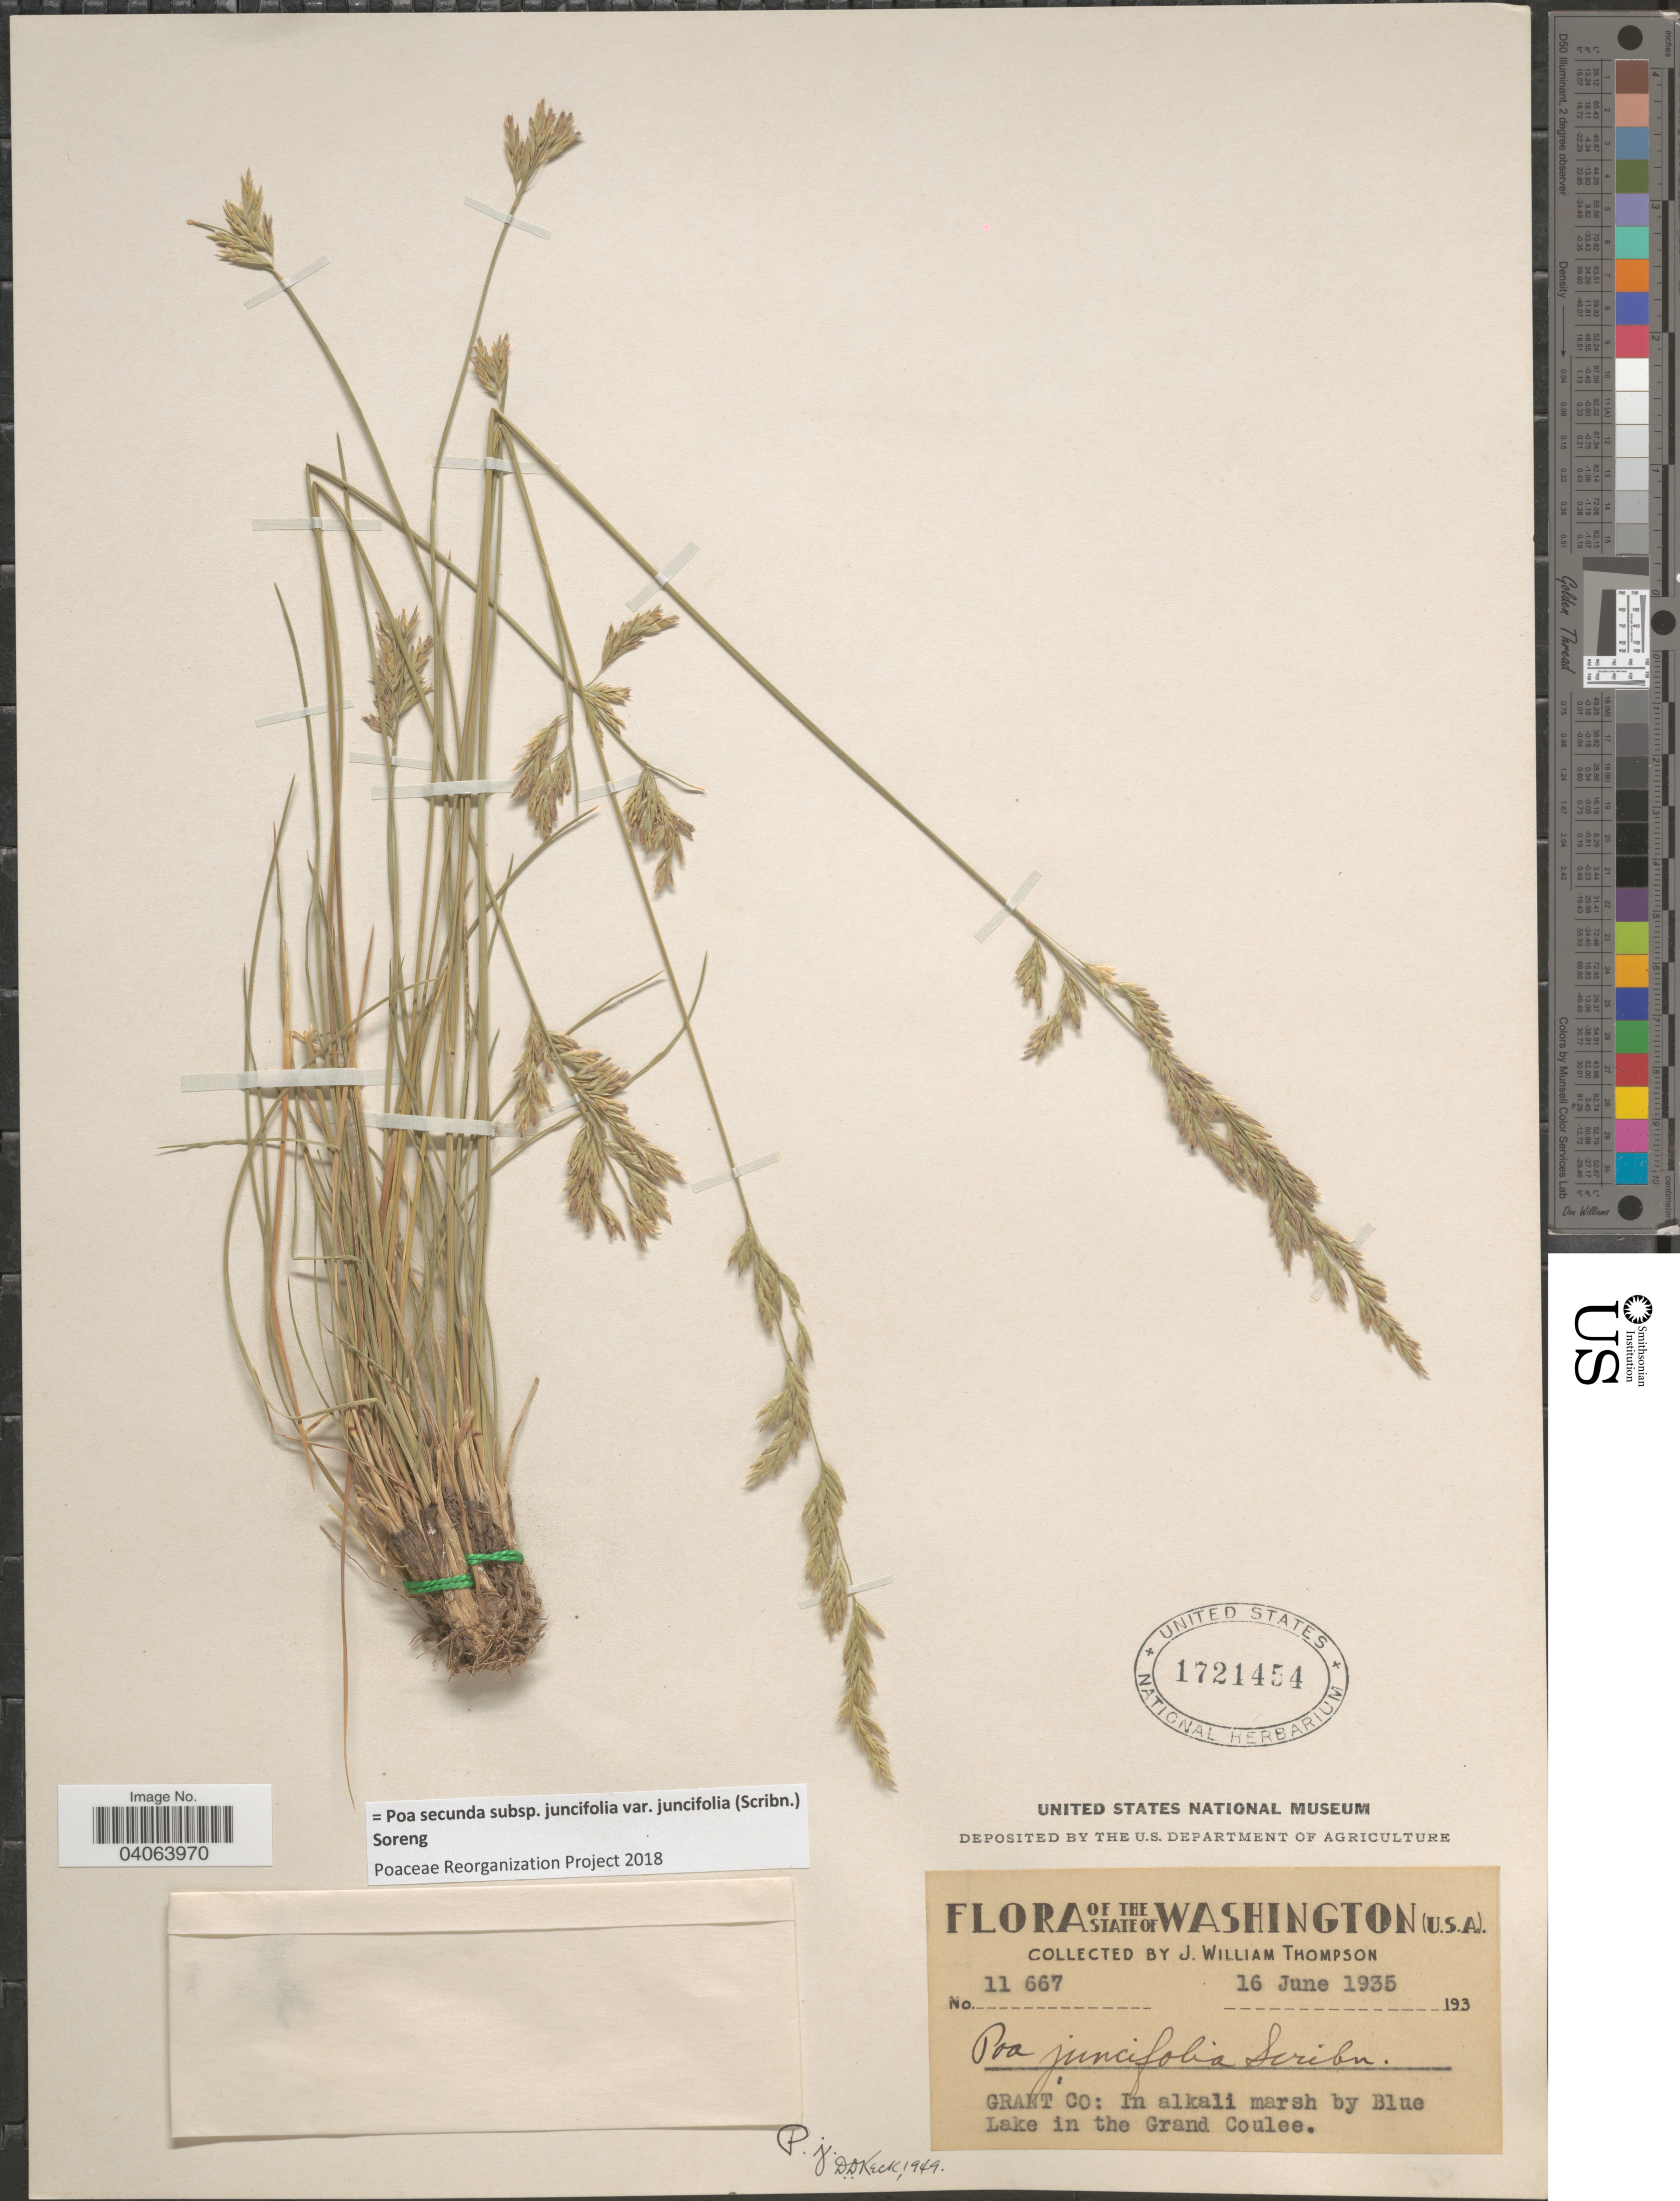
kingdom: Plantae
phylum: Tracheophyta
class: Liliopsida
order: Poales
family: Poaceae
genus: Poa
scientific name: Poa secunda subsp. juncifolia var. juncifolia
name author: (Scribn.) Soreng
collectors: J. W. Thompson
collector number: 11667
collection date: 1935-06-16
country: United States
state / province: Washington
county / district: Grant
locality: Grant Co: In alkali marsh by Blue Lake in the Grand Coulee.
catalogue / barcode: US 1721454